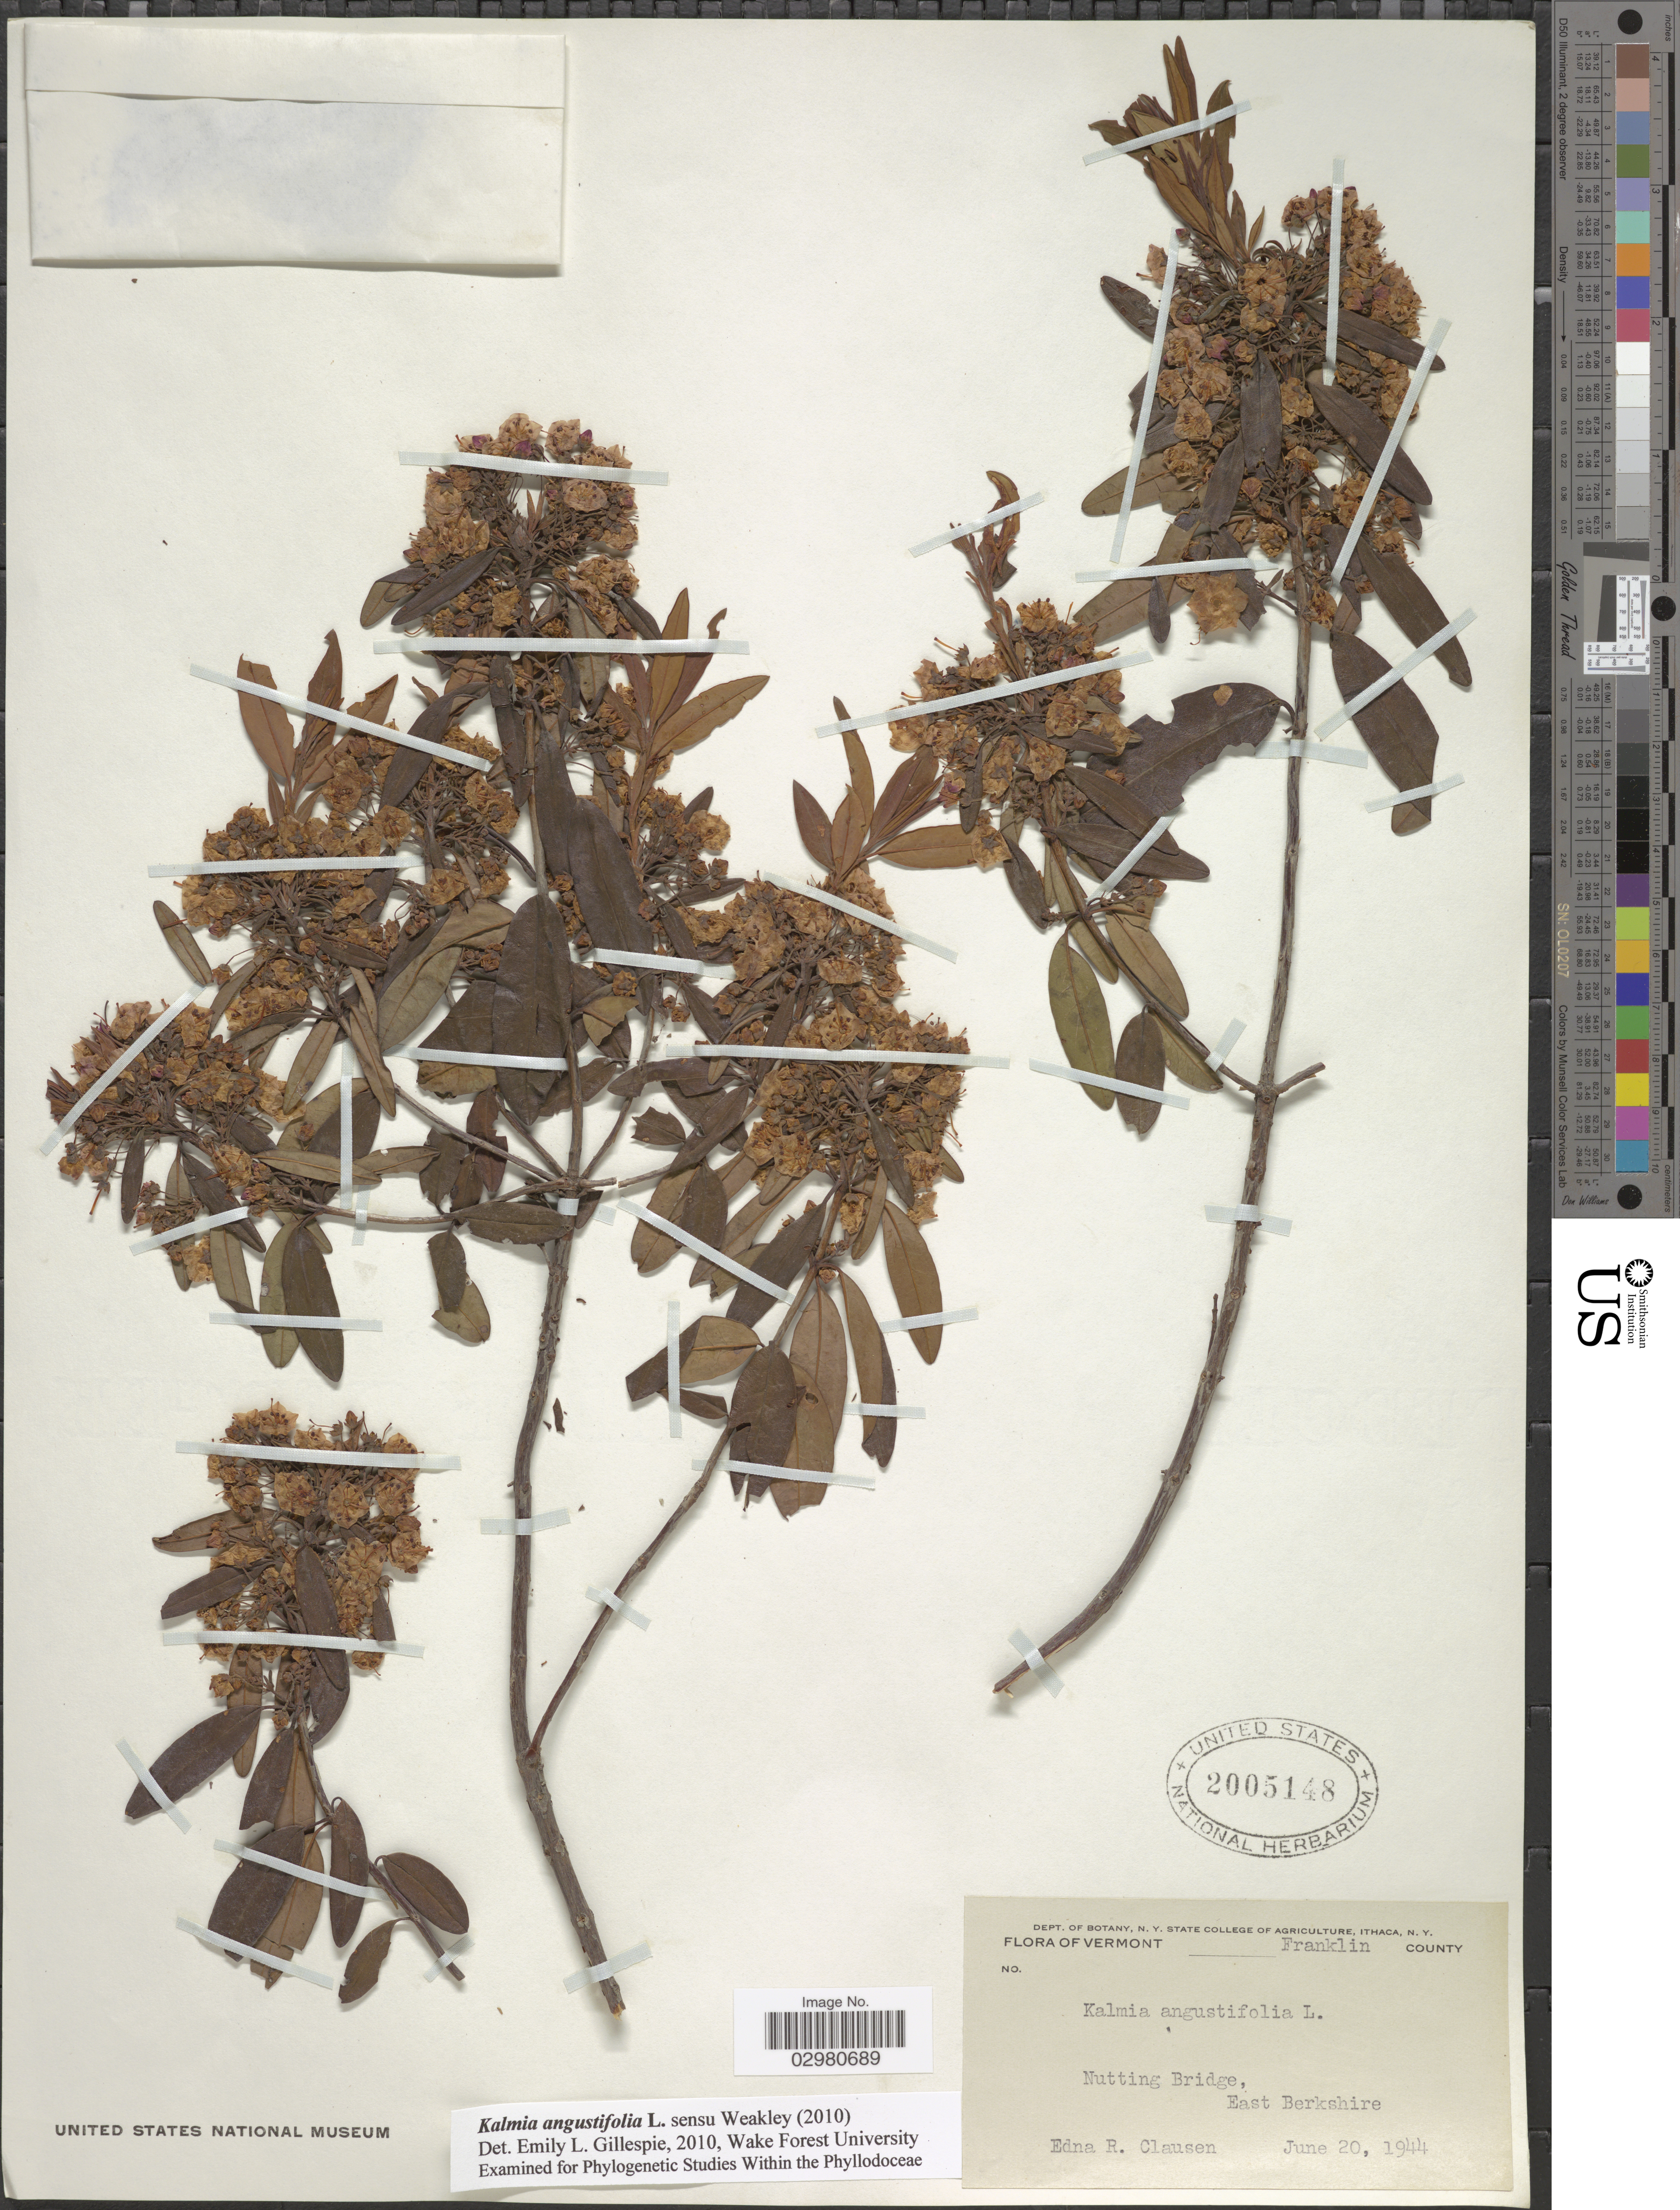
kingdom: Plantae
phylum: Tracheophyta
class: Magnoliopsida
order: Ericales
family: Ericaceae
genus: Kalmia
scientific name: Kalmia angustifolia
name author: L.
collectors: E. Clausen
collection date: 1944-06-20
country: United States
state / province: Vermont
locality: Franklin County. Nutting Bridge, East Berkshire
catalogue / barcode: US 2005148